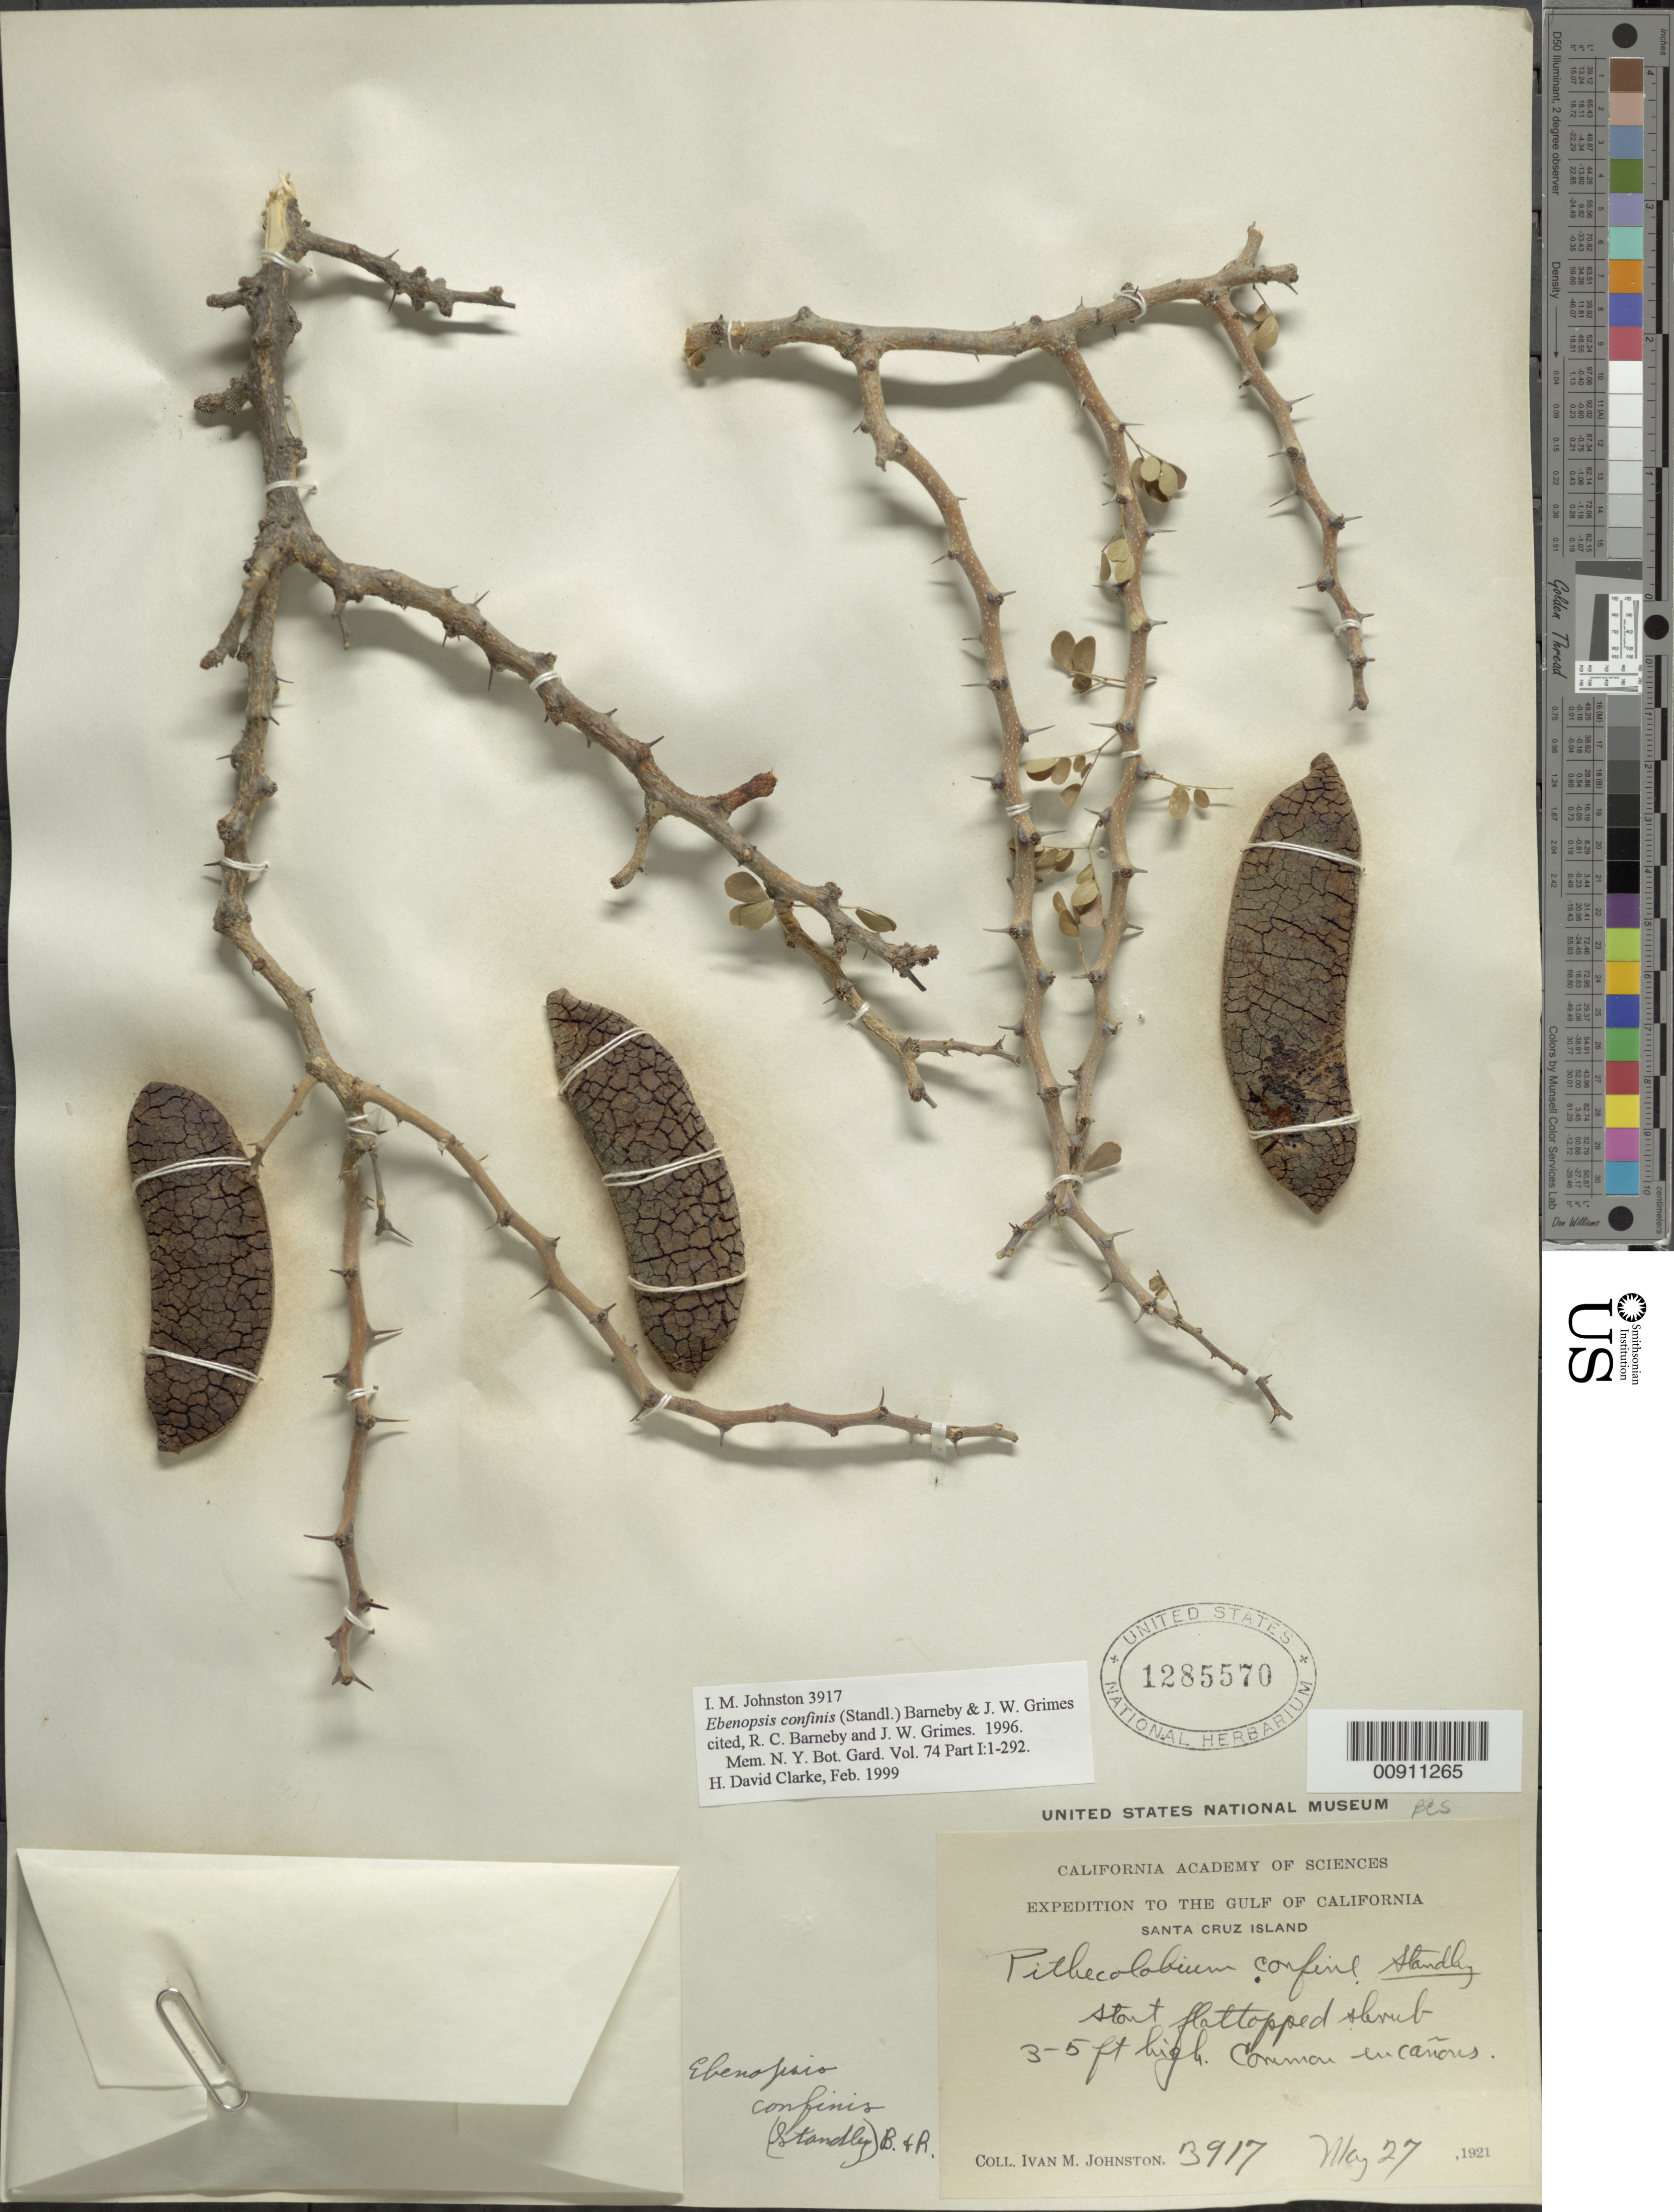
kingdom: Plantae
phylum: Tracheophyta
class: Magnoliopsida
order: Fabales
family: Fabaceae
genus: Ebenopsis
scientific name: Ebenopsis confinis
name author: (Standl.) Britton & Rose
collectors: I.M. Johnston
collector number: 3917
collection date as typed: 27 May 1921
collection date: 1921-05-27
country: Mexico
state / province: Baja California Sur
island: Isla Santa Cruz [Chaves,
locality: Santa Cruz Island.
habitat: Common in cañones.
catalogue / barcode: US 1285570